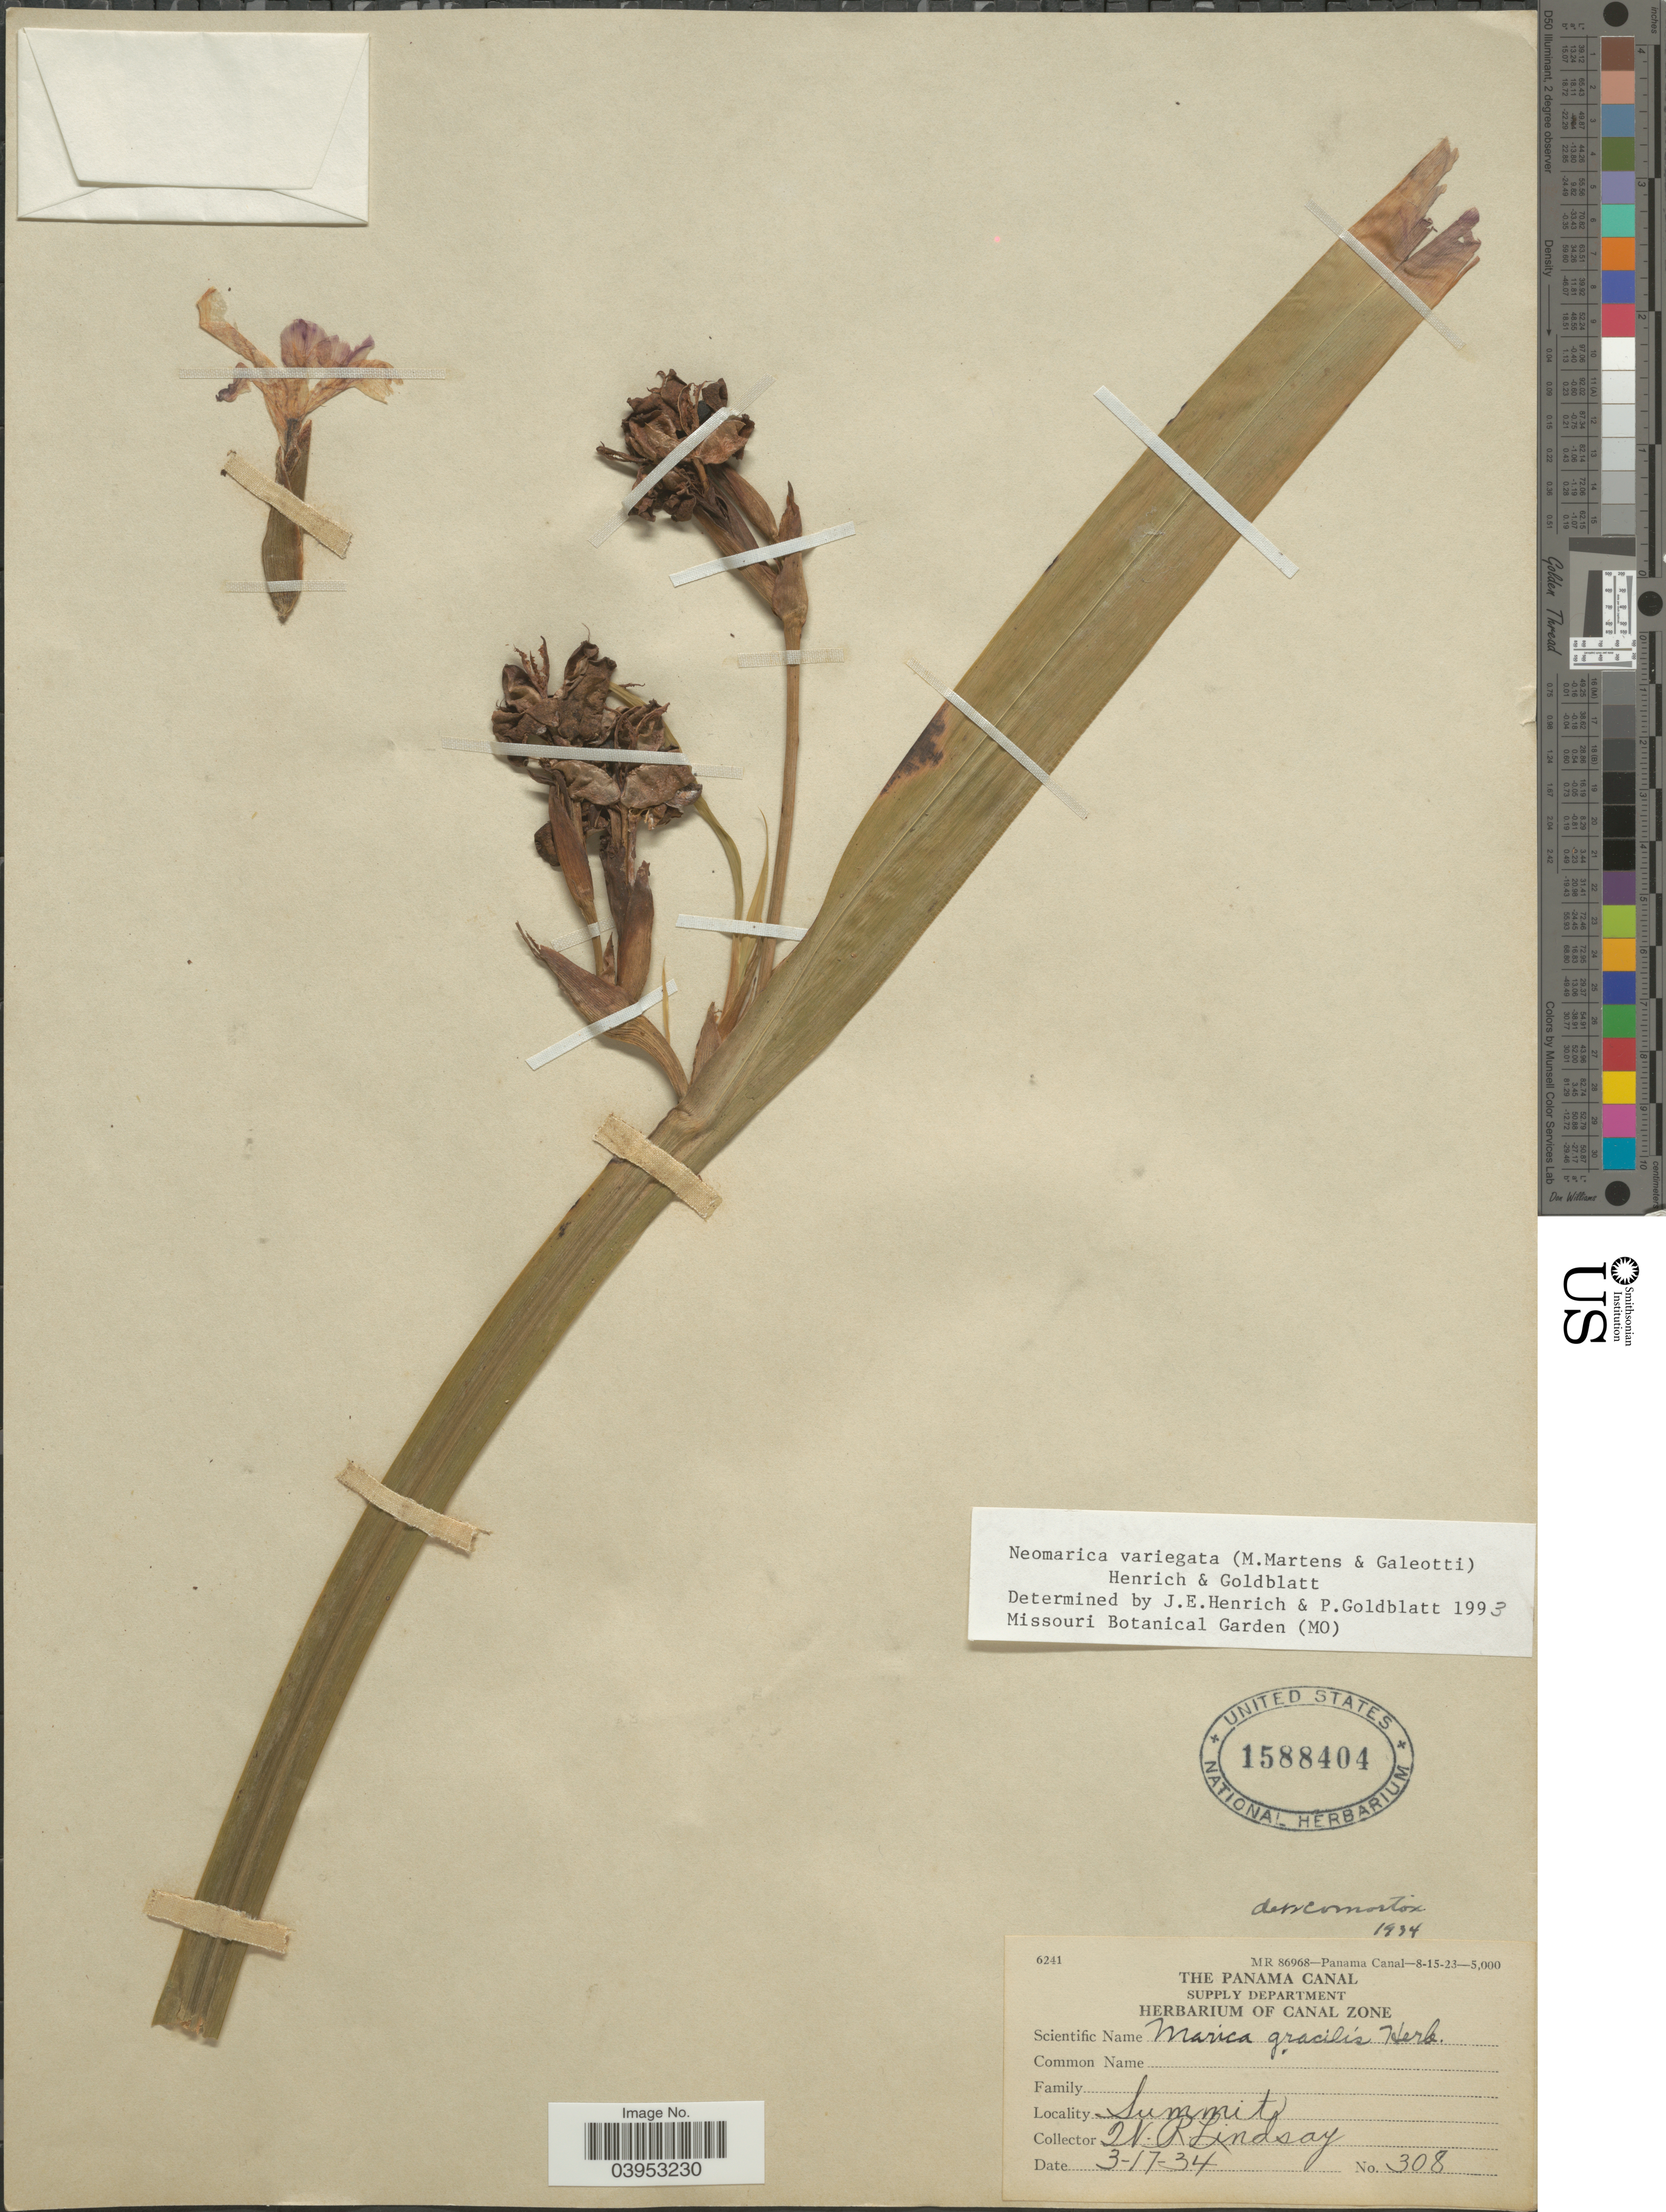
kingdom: Plantae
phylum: Tracheophyta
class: Liliopsida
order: Asparagales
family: Iridaceae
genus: Neomarica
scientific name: Neomarica variegata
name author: (M. Martens & Galeotti) Henrich & Goldblatt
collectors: Q. V. Lindsay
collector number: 308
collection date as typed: Transcribed d/m/y: 17/3/34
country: Panama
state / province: Colón / Panamá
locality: Summit.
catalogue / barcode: US 1588404